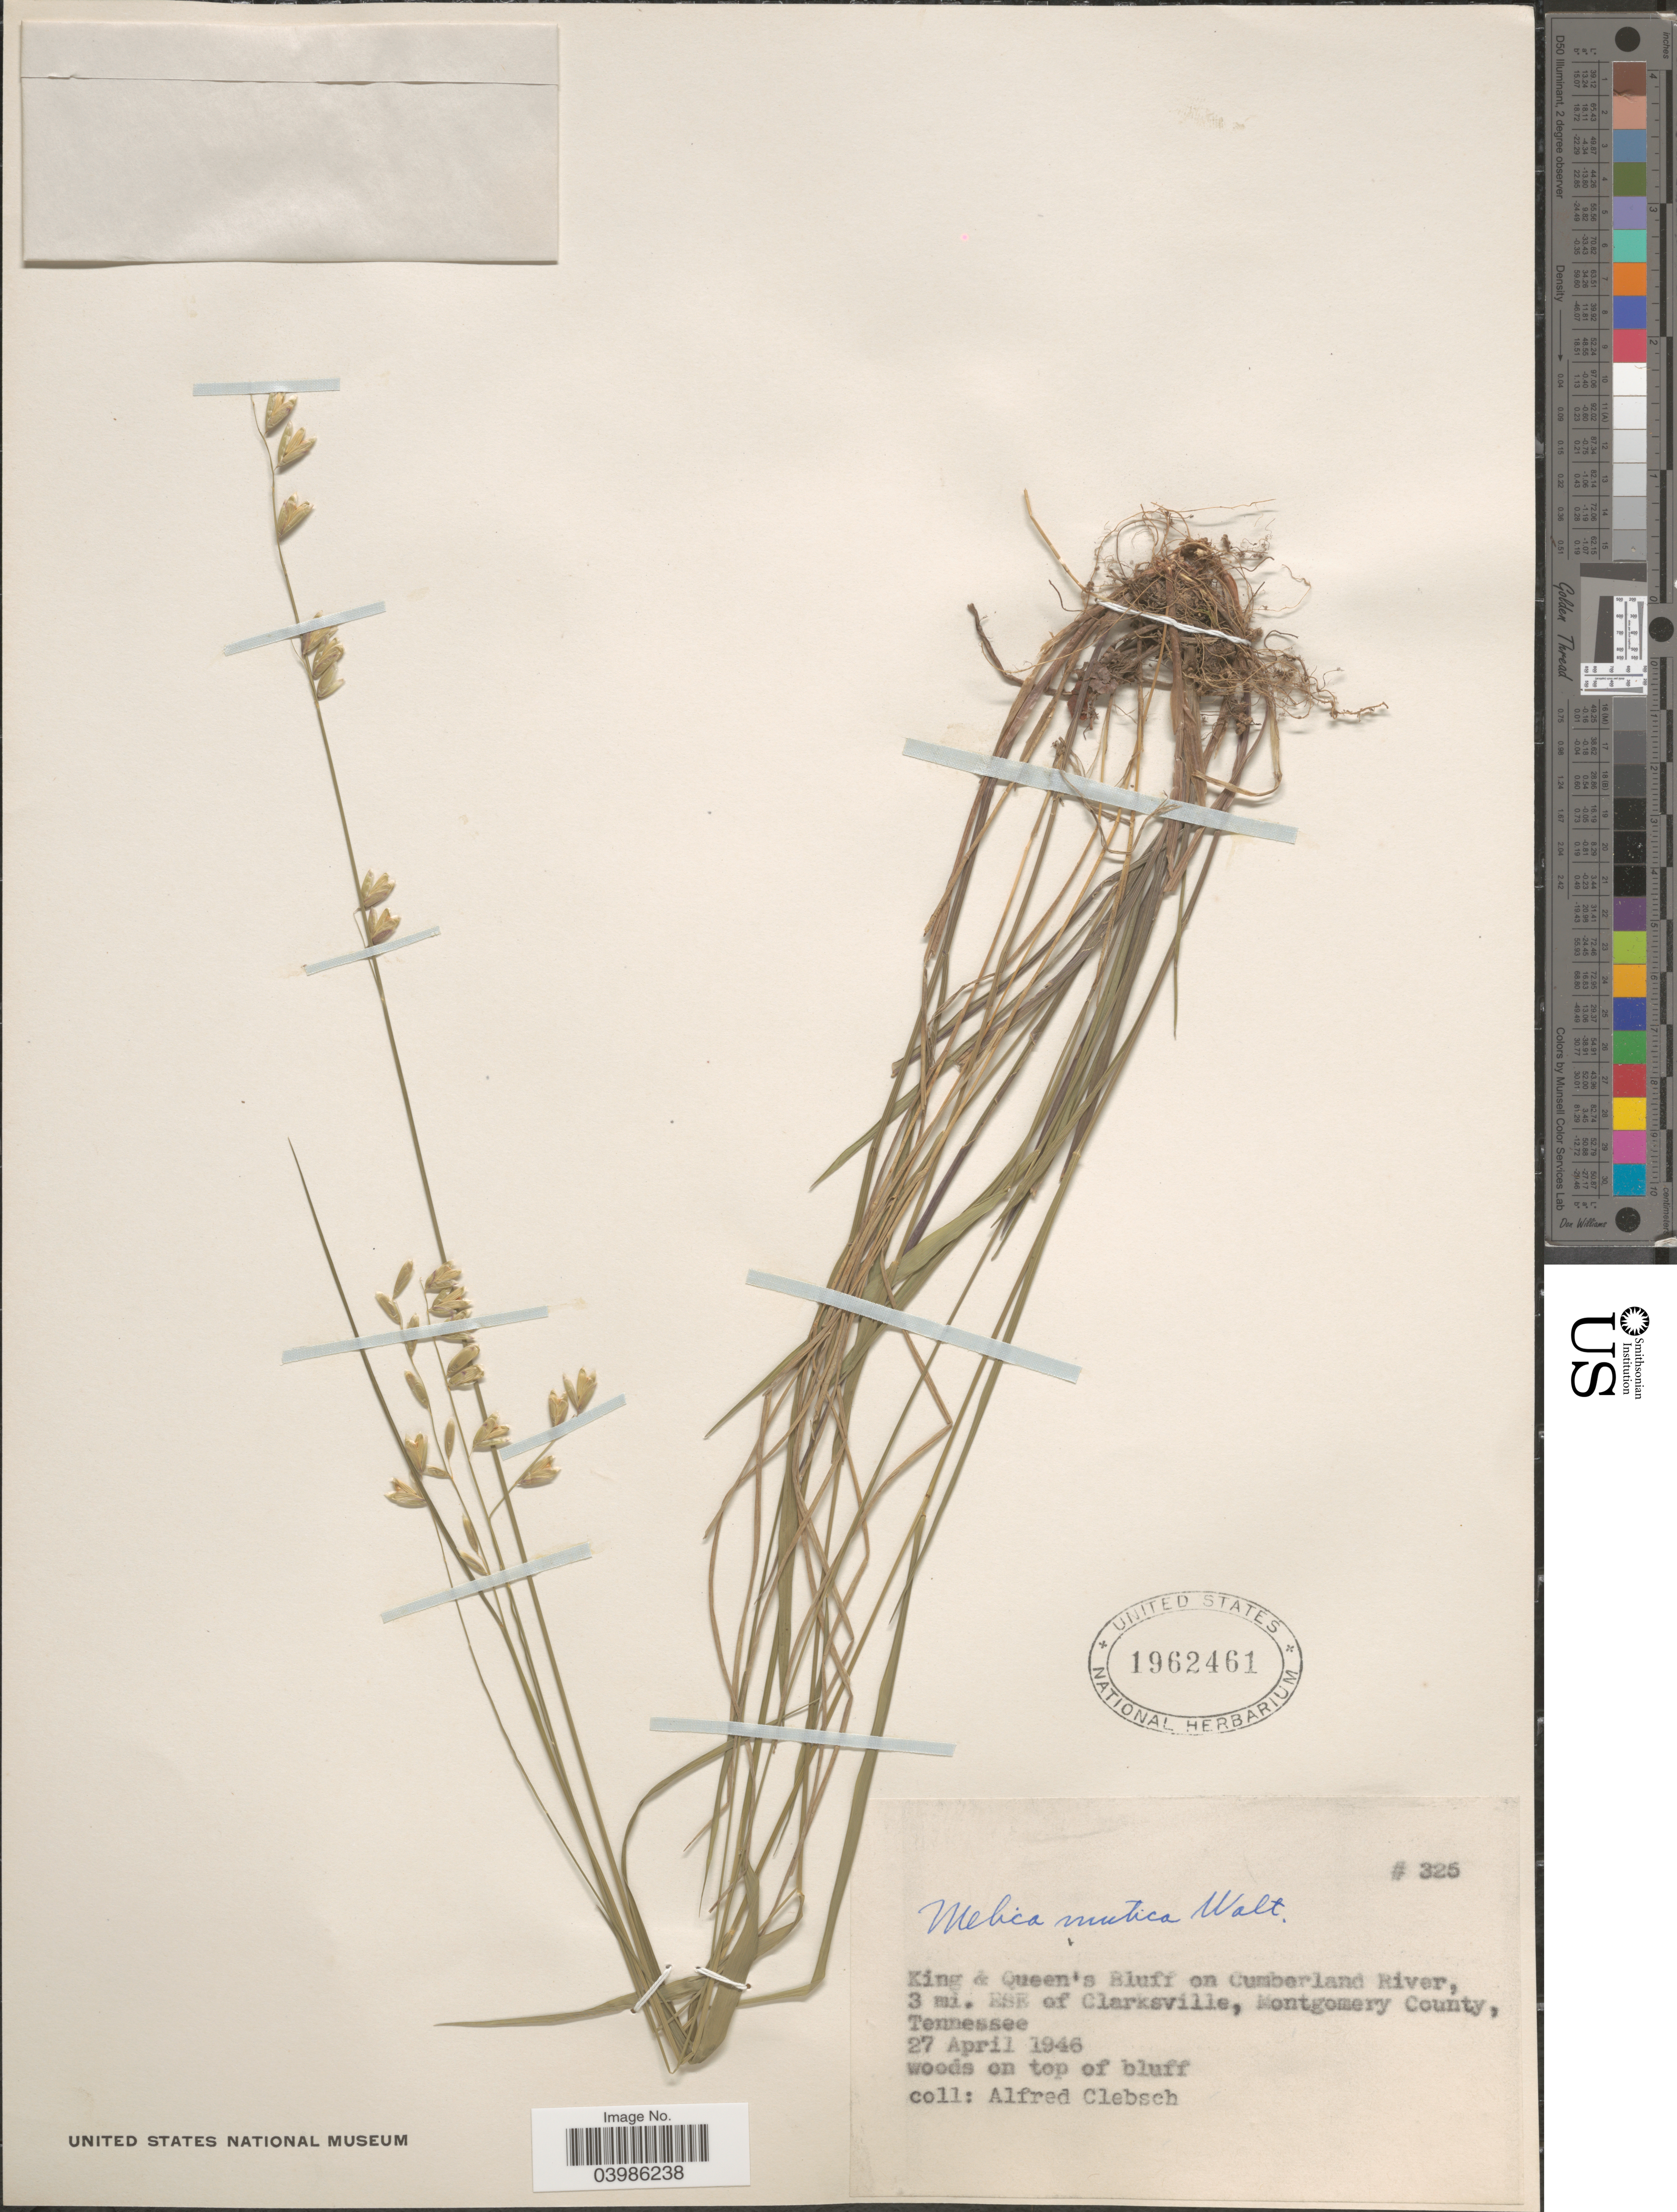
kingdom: Plantae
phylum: Tracheophyta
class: Liliopsida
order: Poales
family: Poaceae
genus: Melica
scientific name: Melica mutica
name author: Walter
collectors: A. Clebsch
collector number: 325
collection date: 1946-04-27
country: United States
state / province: Tennessee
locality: King & Queen's Bluff on Cumberland River, 3 mi. ESE of Clarksville, Montgomery County.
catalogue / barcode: US 1962461